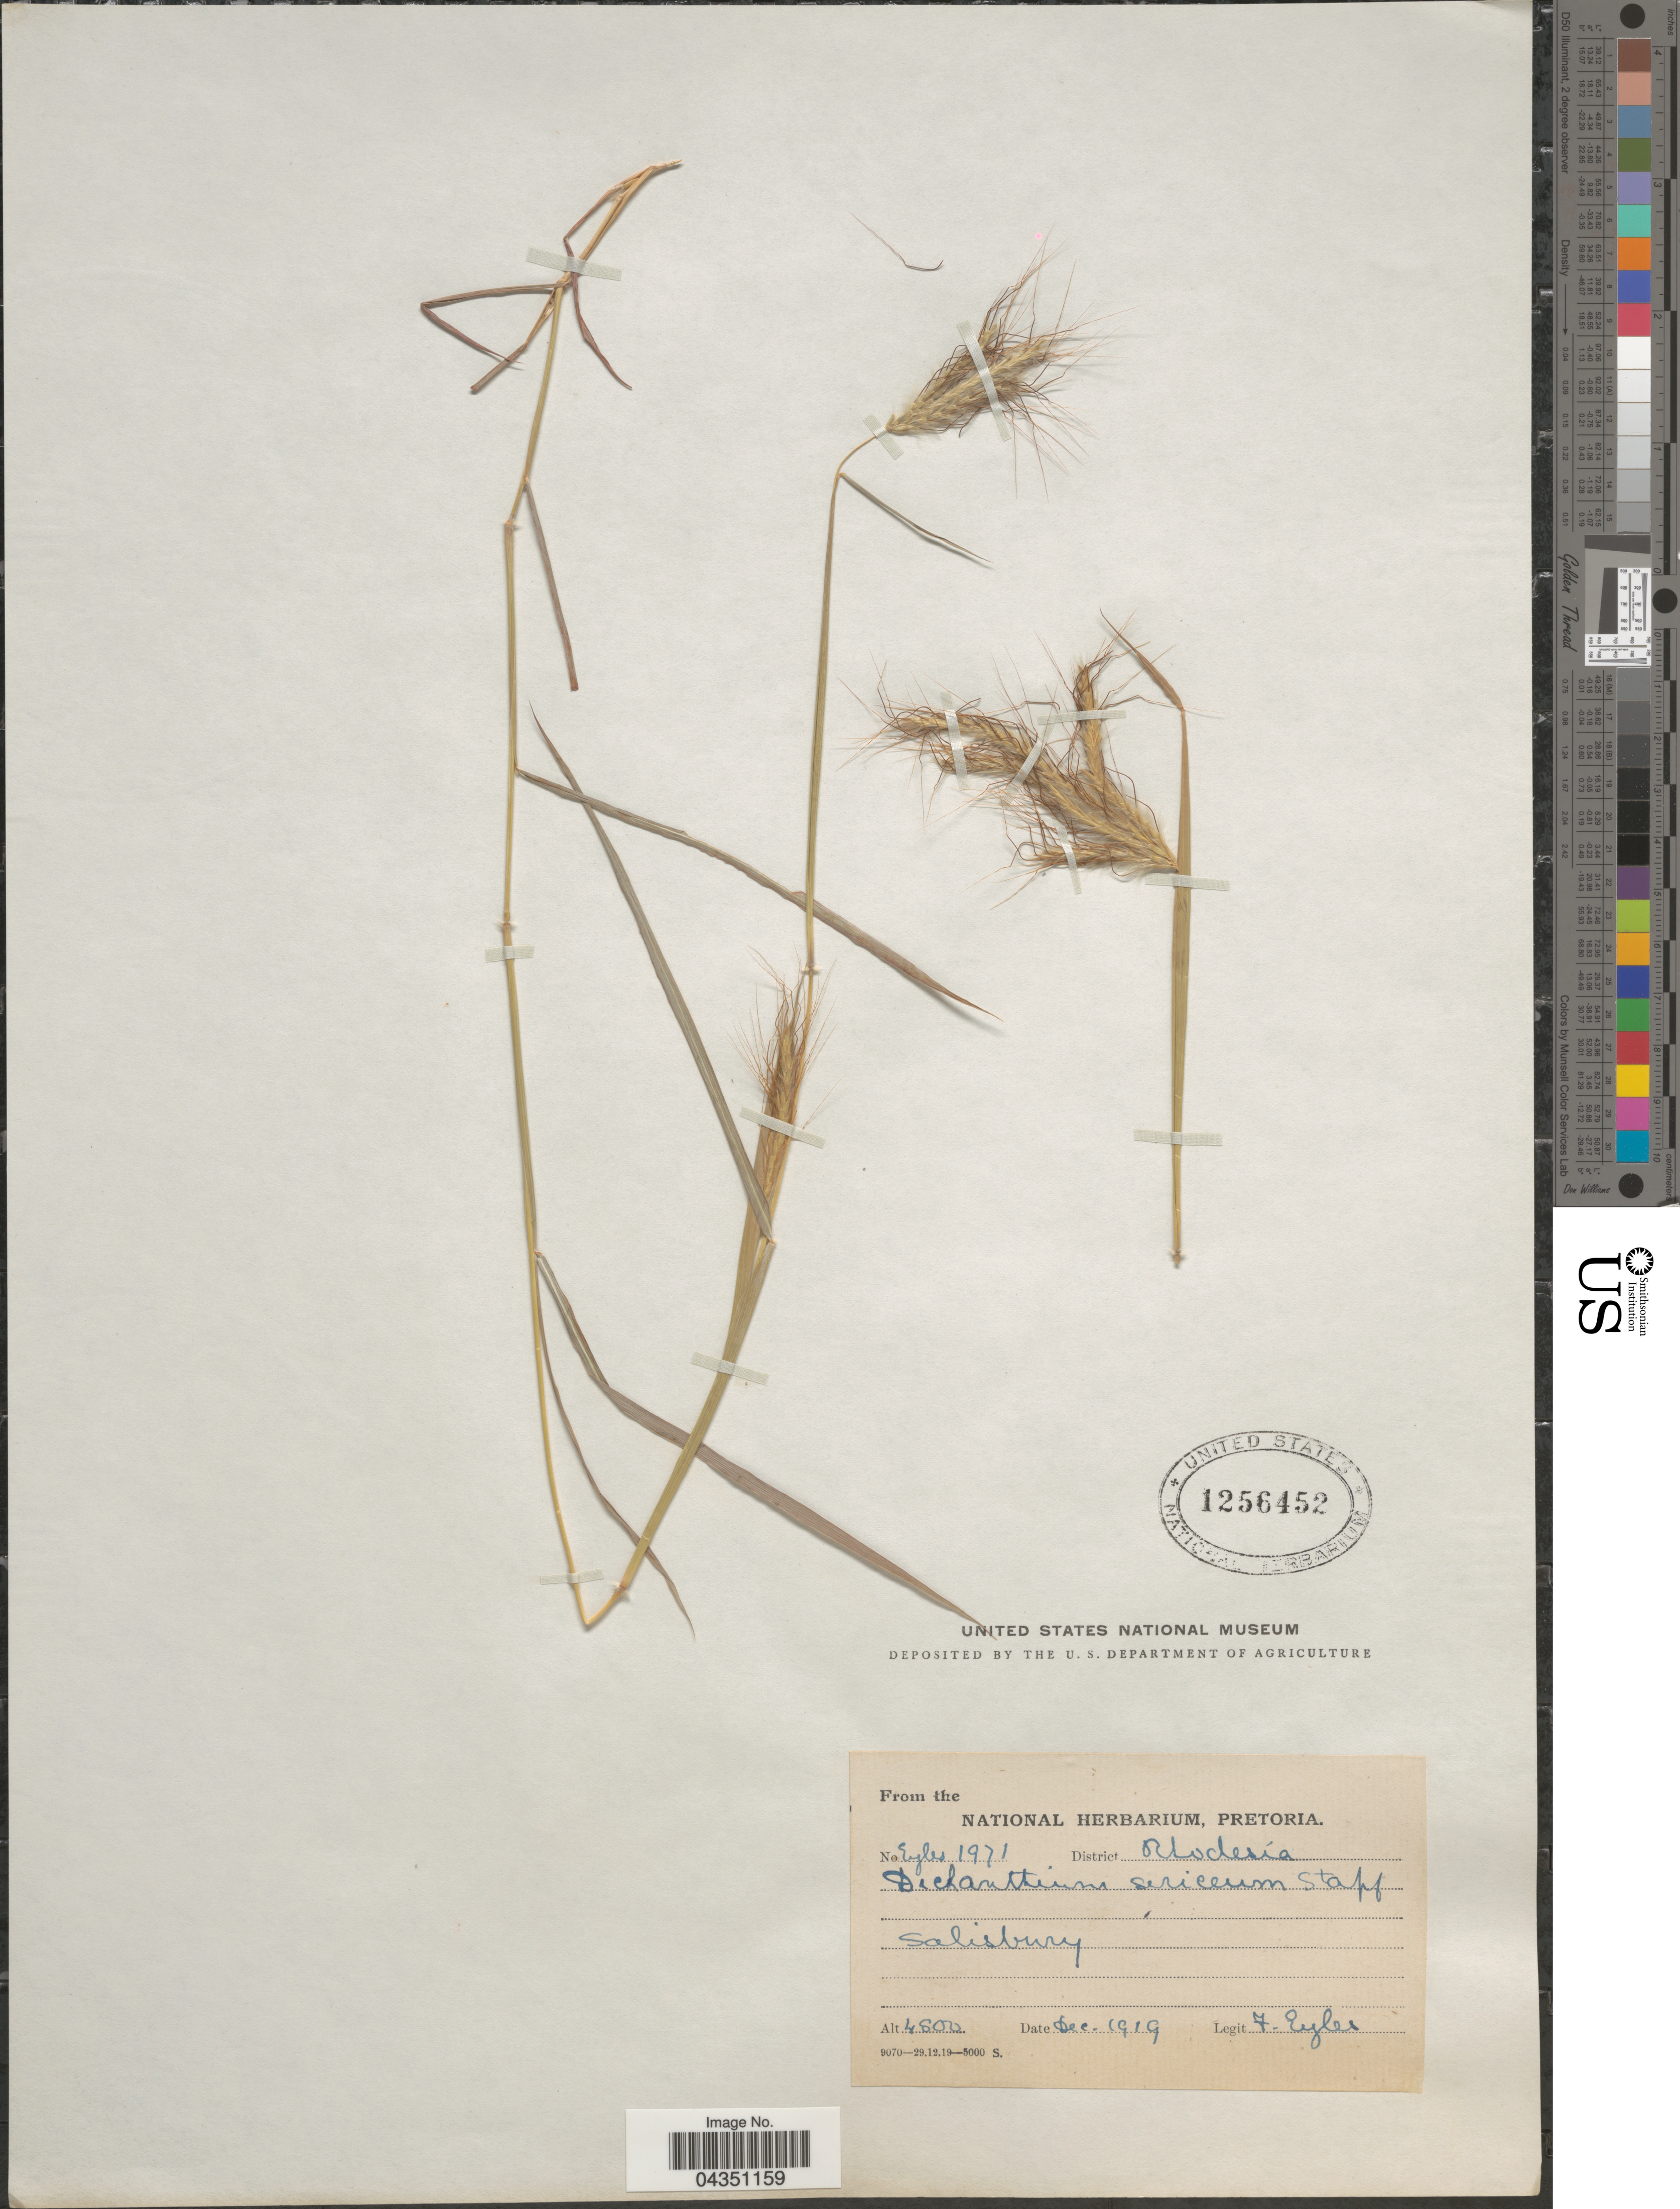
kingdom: Plantae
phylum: Tracheophyta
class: Liliopsida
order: Poales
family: Poaceae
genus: Dichanthium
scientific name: Dichanthium annulatum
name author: (Forssk.) Stapf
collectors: F. Eyles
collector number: Eyles1971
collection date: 1919-12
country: Zimbabwe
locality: District Rhodesia. Salisbury.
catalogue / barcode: US 1256452